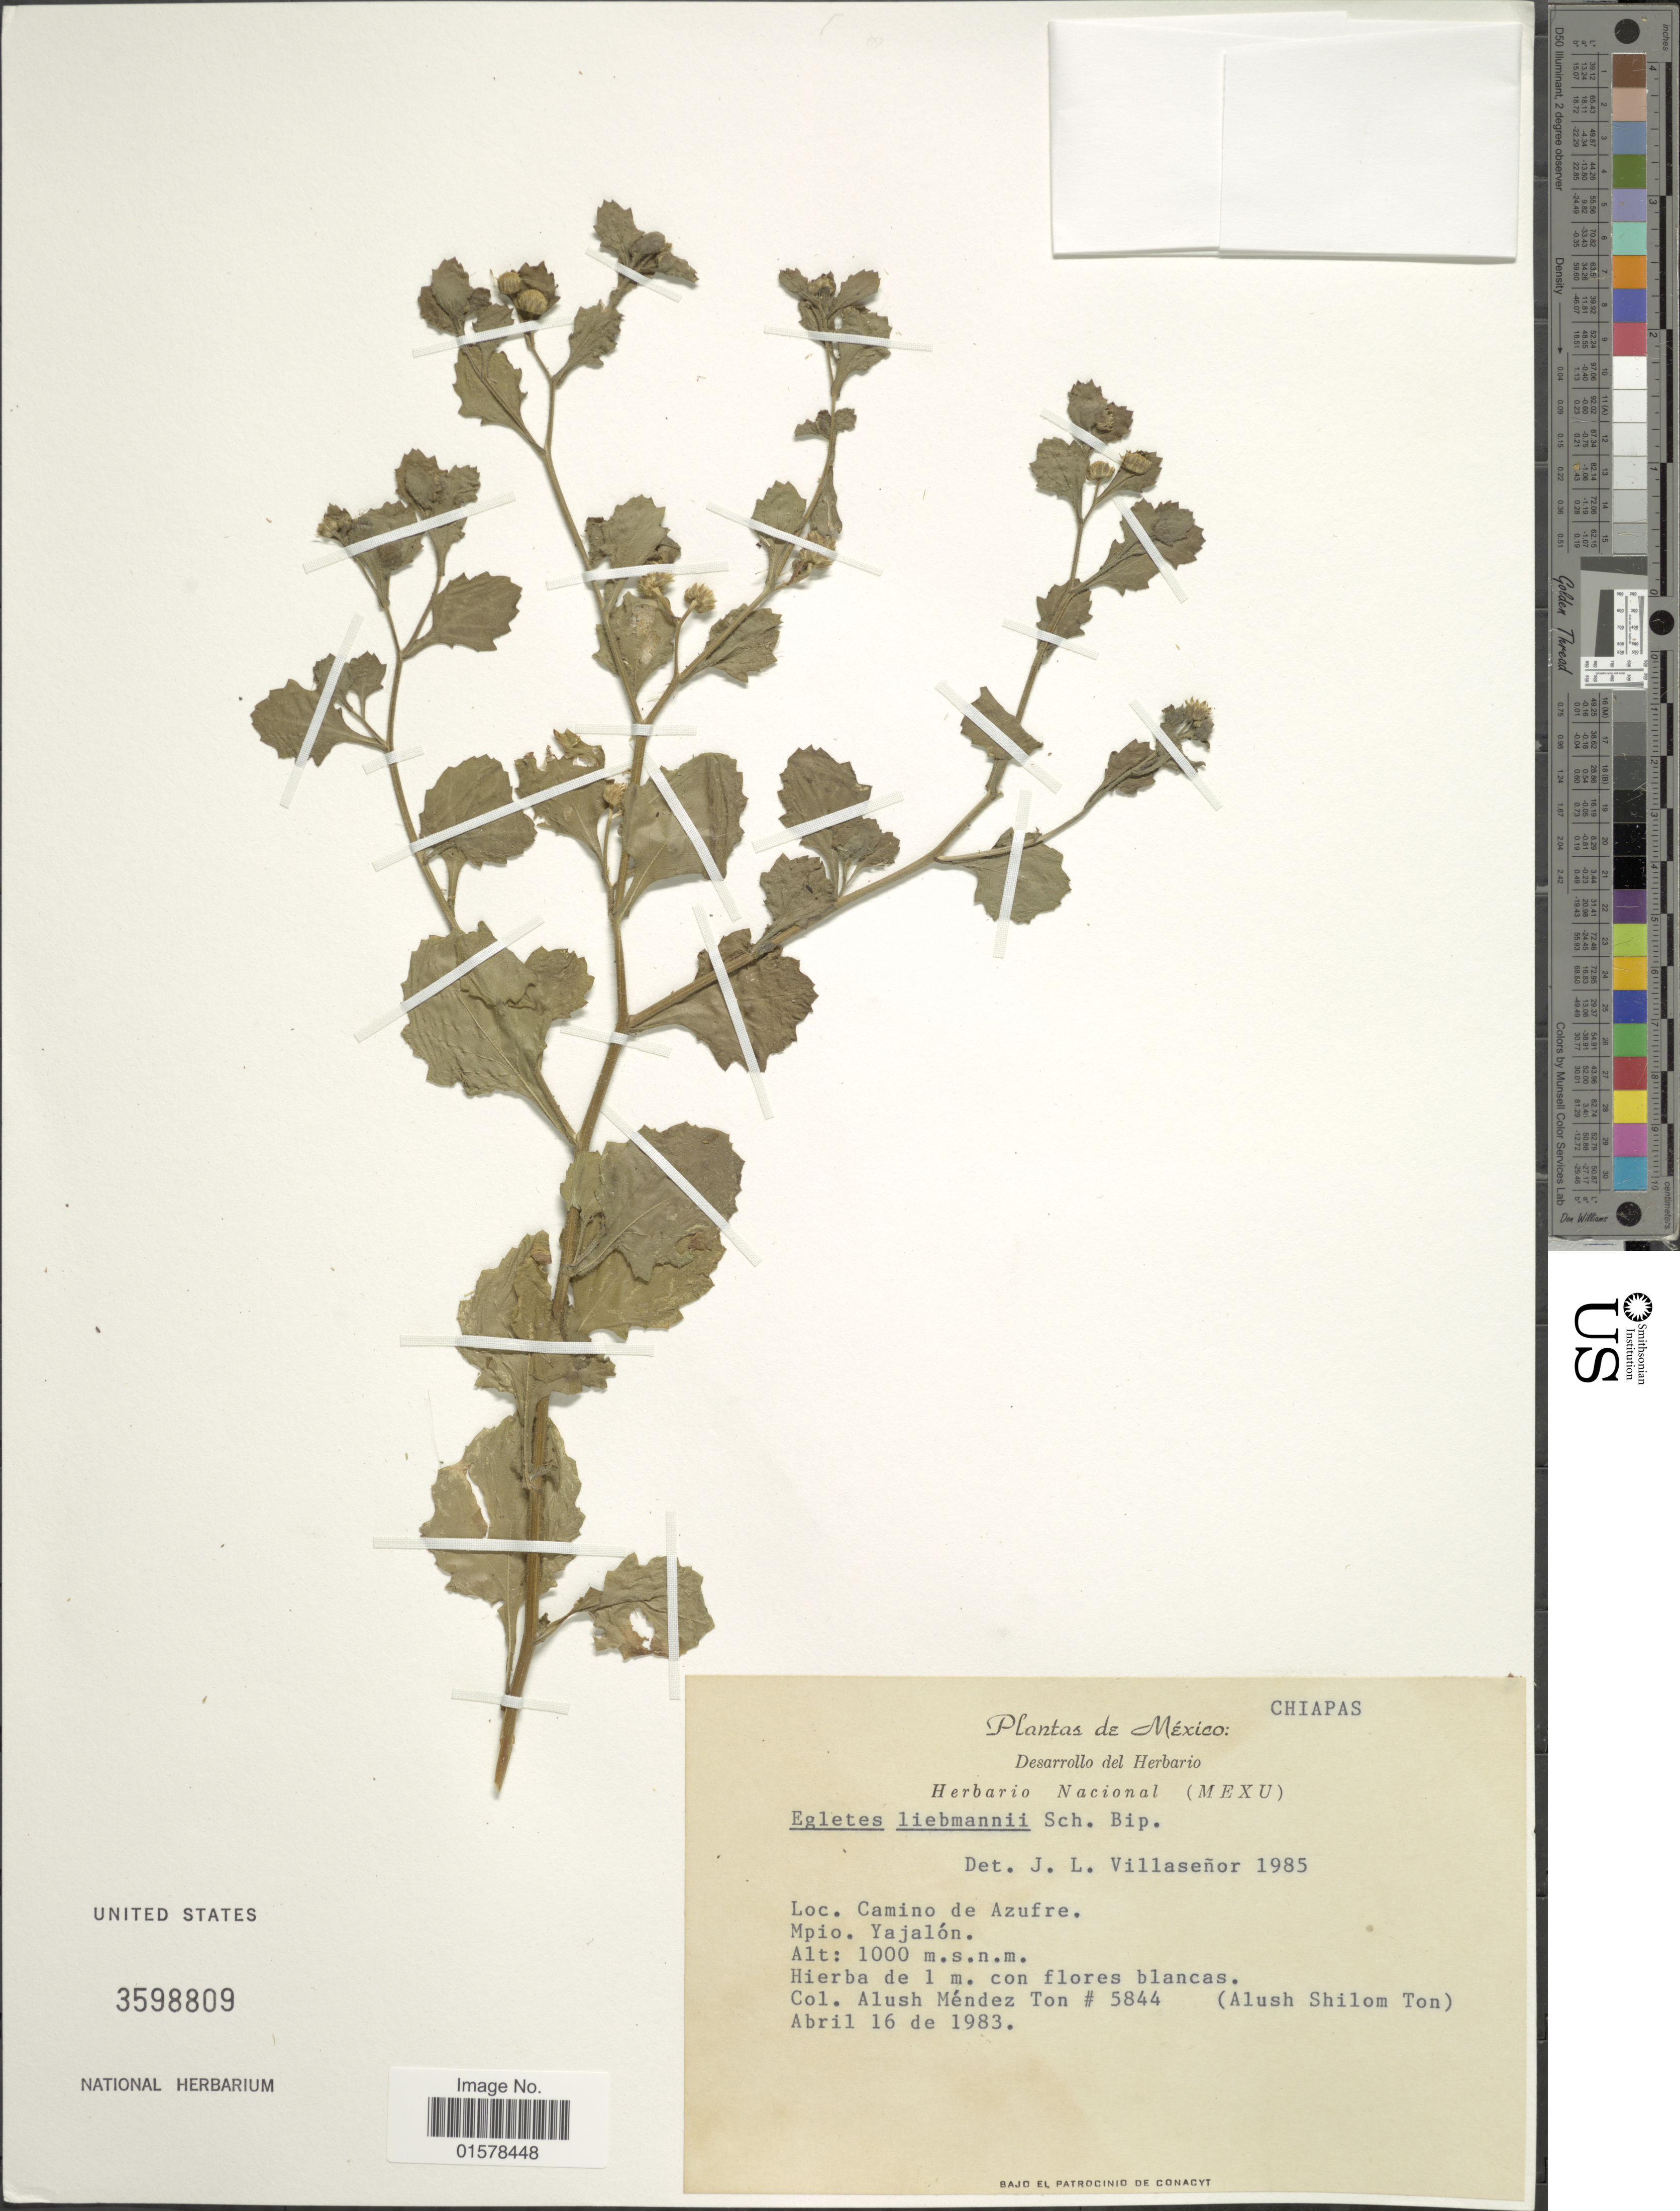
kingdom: Plantae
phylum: Tracheophyta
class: Magnoliopsida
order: Asterales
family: Asteraceae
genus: Egletes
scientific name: Egletes liebmannii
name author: Sch. Bip. ex Hemsl.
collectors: A. M. Ton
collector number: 5844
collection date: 1983-04-16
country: Mexico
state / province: Chiapas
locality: Mexico. Chiapas. Camino de Azufre. Mpio. Yajalon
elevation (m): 1000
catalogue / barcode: US 2598809